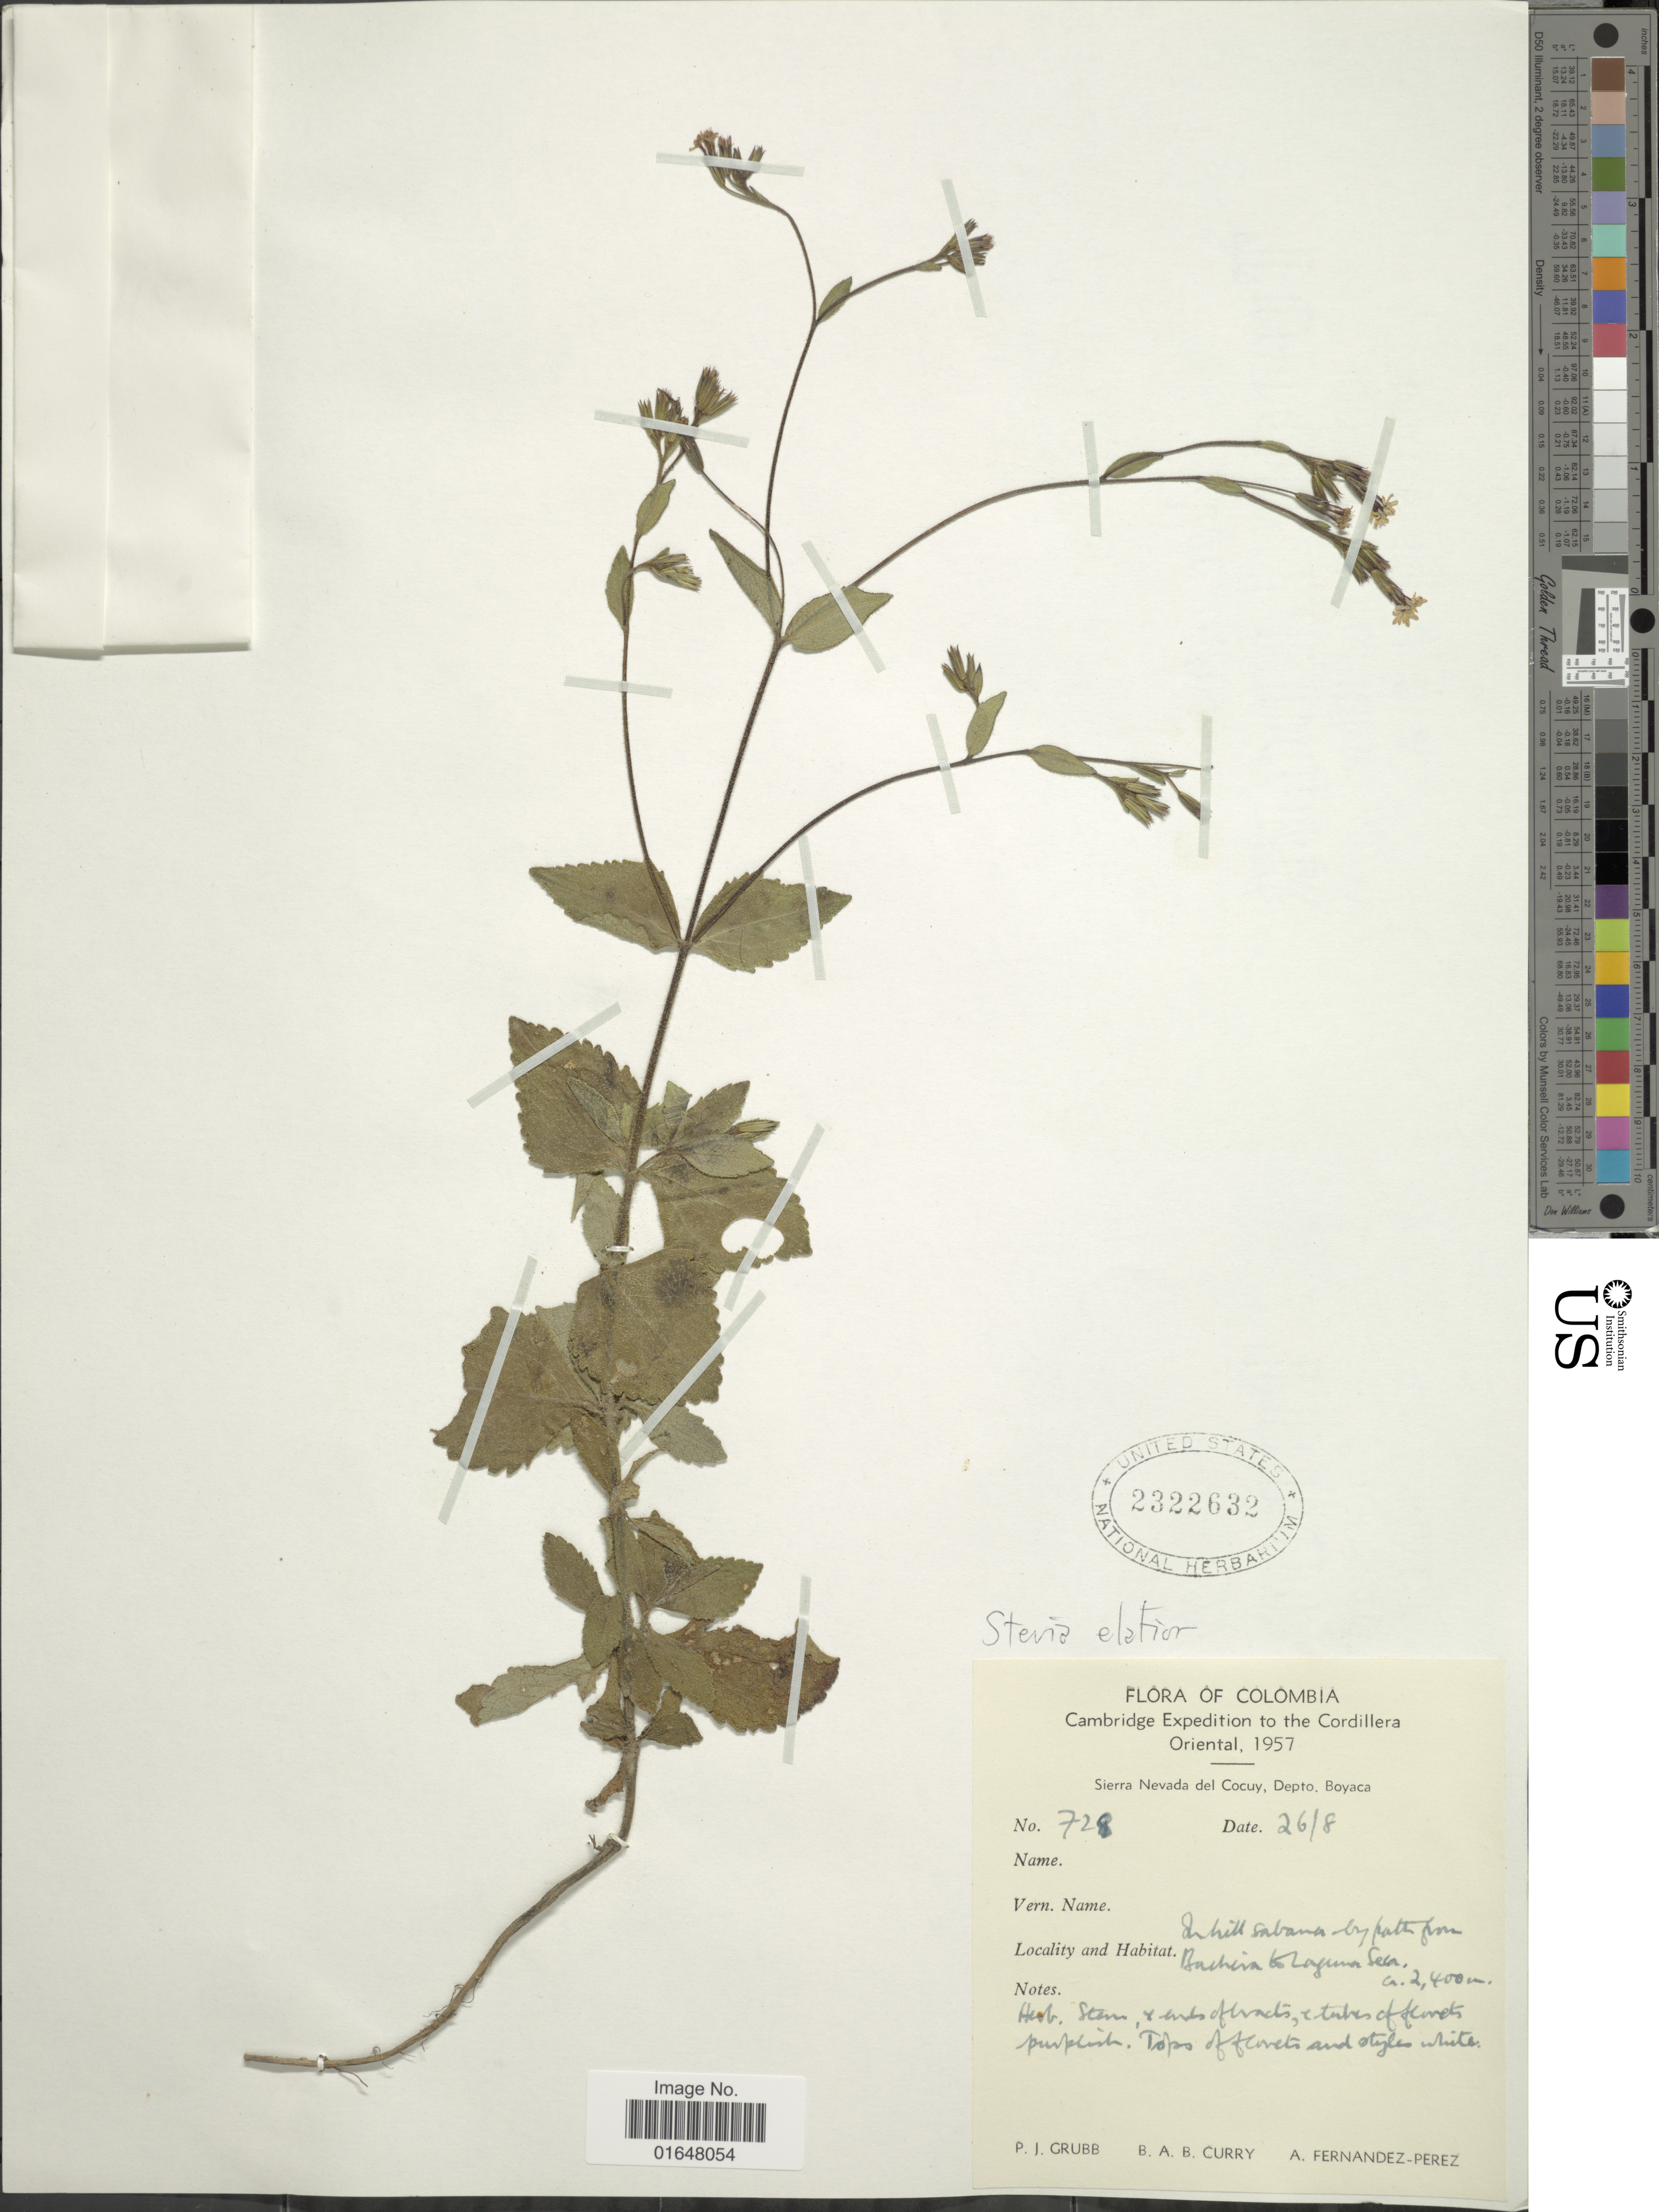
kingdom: Plantae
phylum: Tracheophyta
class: Magnoliopsida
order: Asterales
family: Asteraceae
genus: Stevia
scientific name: Stevia elatior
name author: Kunth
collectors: P. J. Grubb, B. A. B. Curry & A. Fernández-Pérez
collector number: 728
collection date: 1957-08-26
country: Colombia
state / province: Boyacá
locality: Cordillera Oriental, Sierra Nevada del Cocuy, by path from Bachira to Laguna Seca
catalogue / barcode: US 2322632